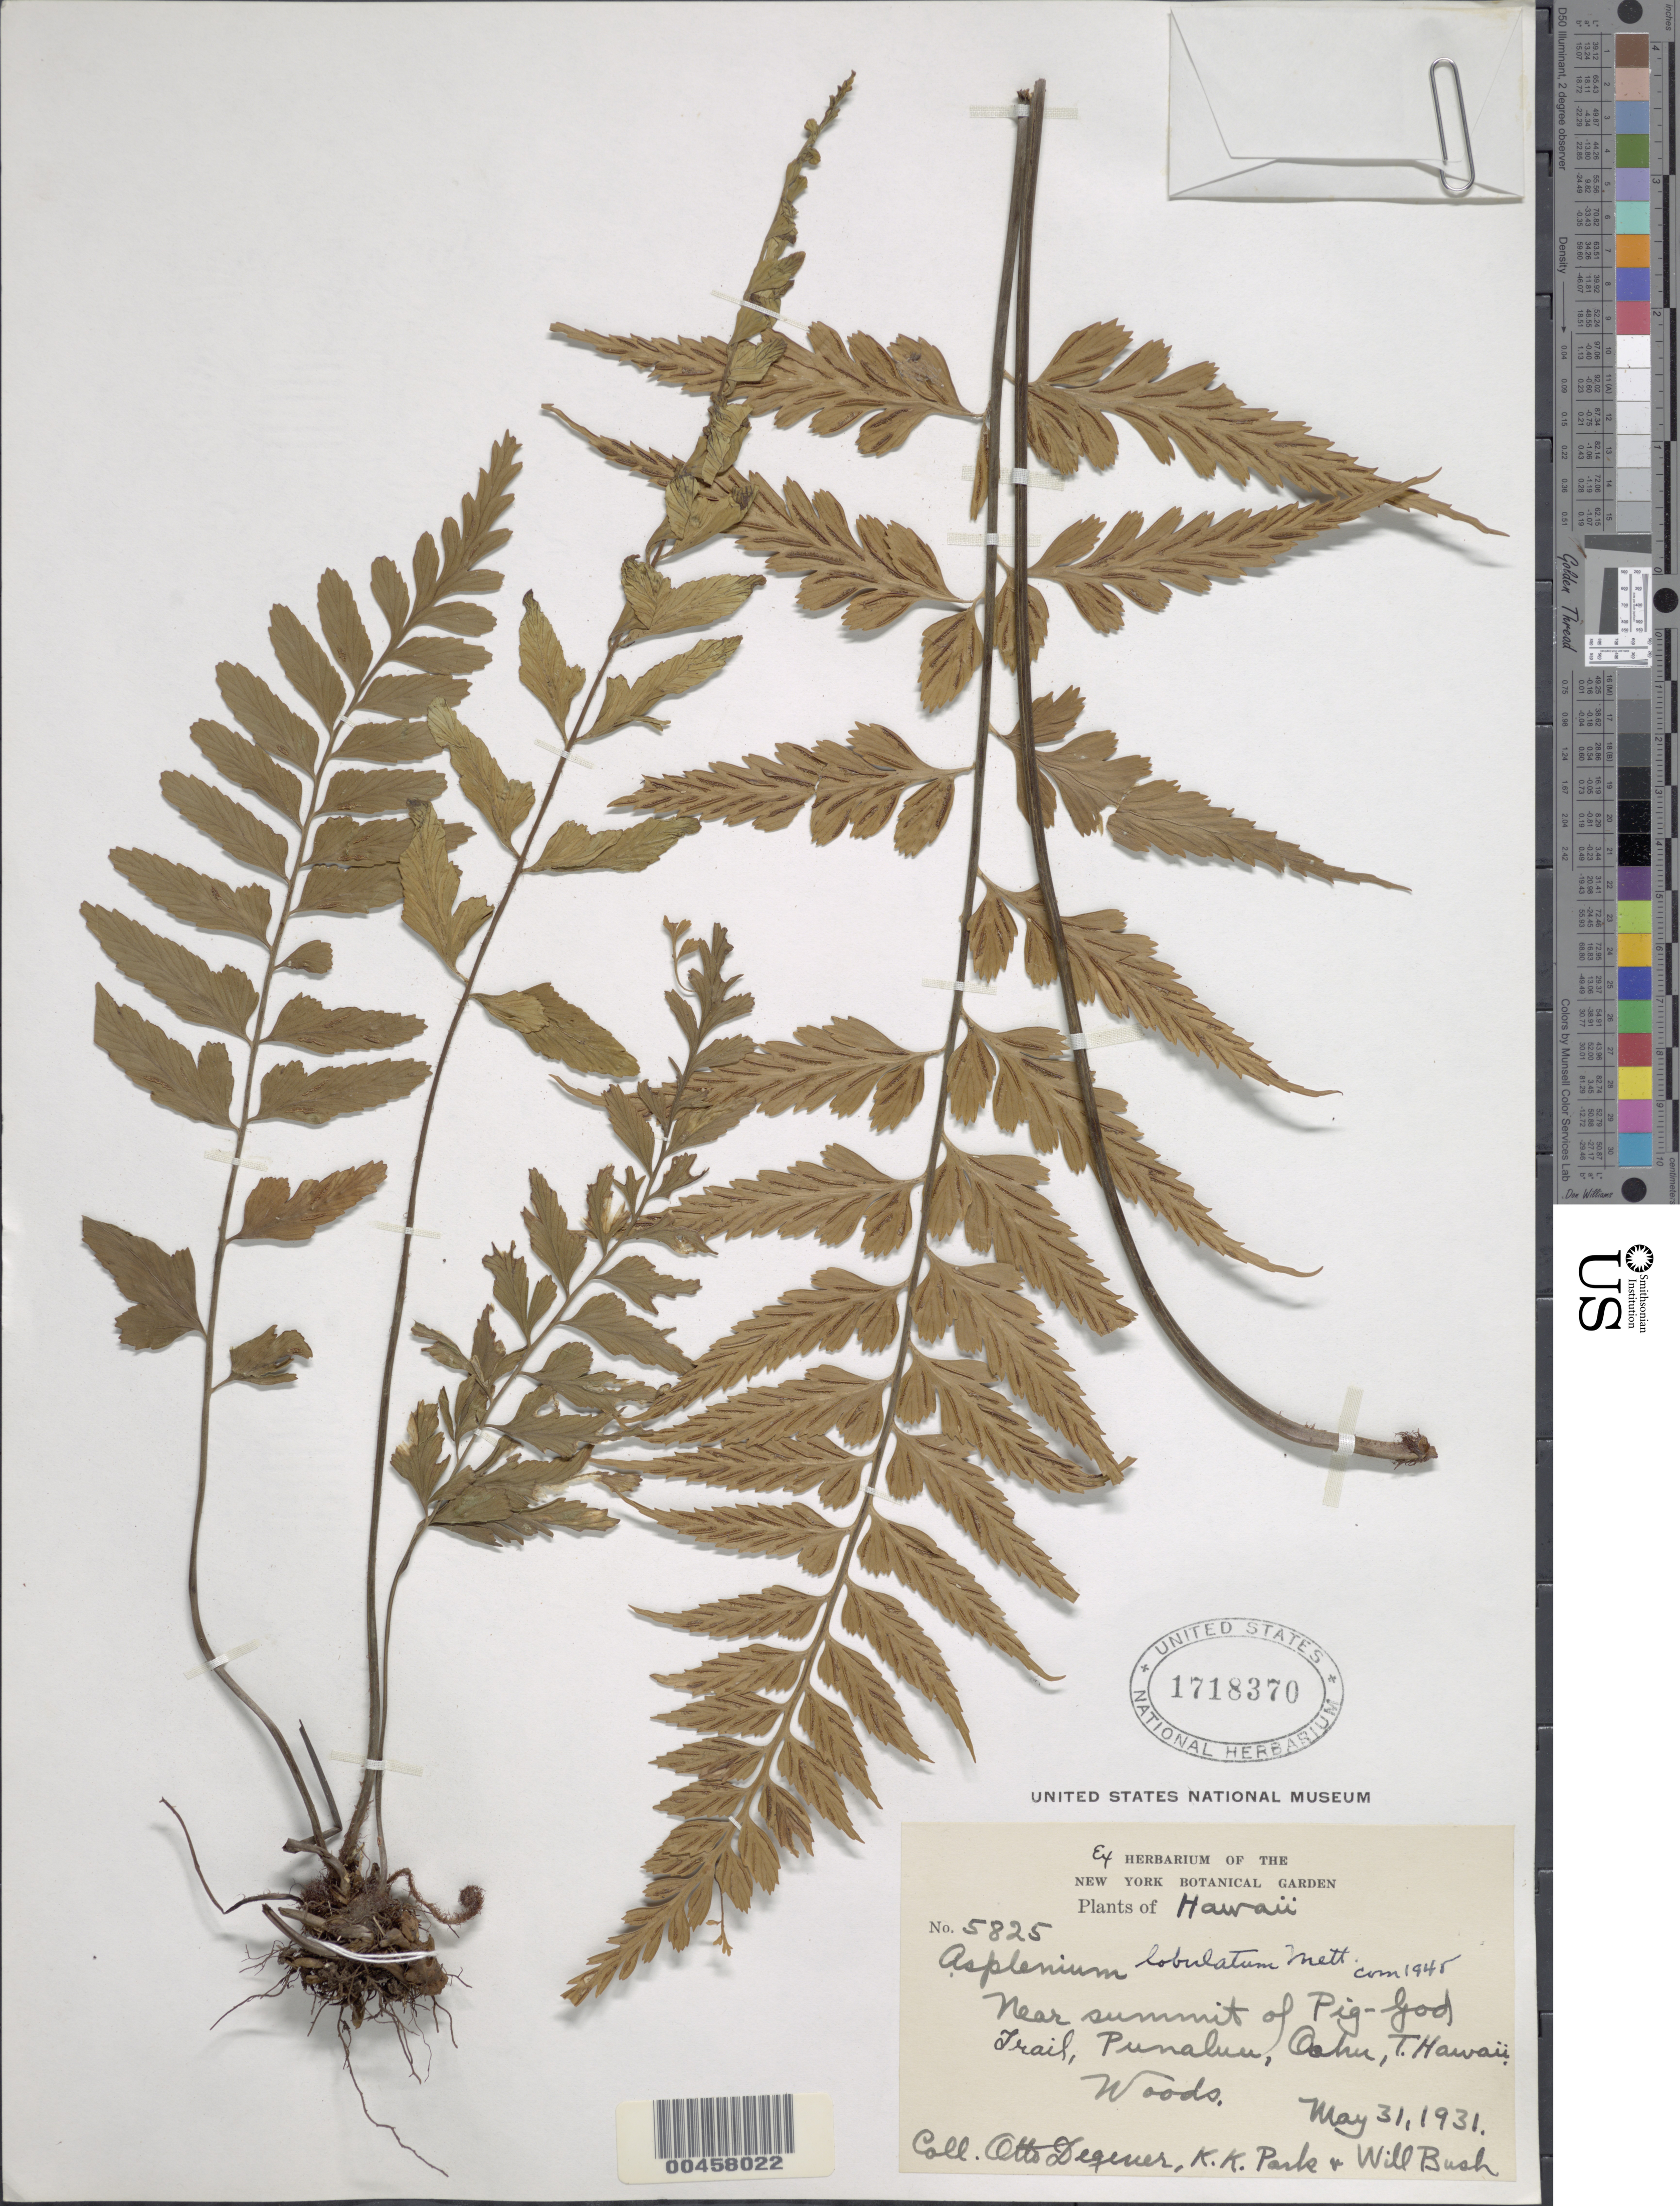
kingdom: Plantae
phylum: Tracheophyta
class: Polypodiopsida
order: Polypodiales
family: Aspleniaceae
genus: Asplenium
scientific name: Asplenium lobulatum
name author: Mett.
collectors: O. Degener, K. Park & W. Bush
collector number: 5825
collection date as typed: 31 May 1931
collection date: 1931-05-31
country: United States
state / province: Hawaii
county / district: Honolulu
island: Oahu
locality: Near summit of Pig-God Trail, Punaluu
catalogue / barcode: US 1718370